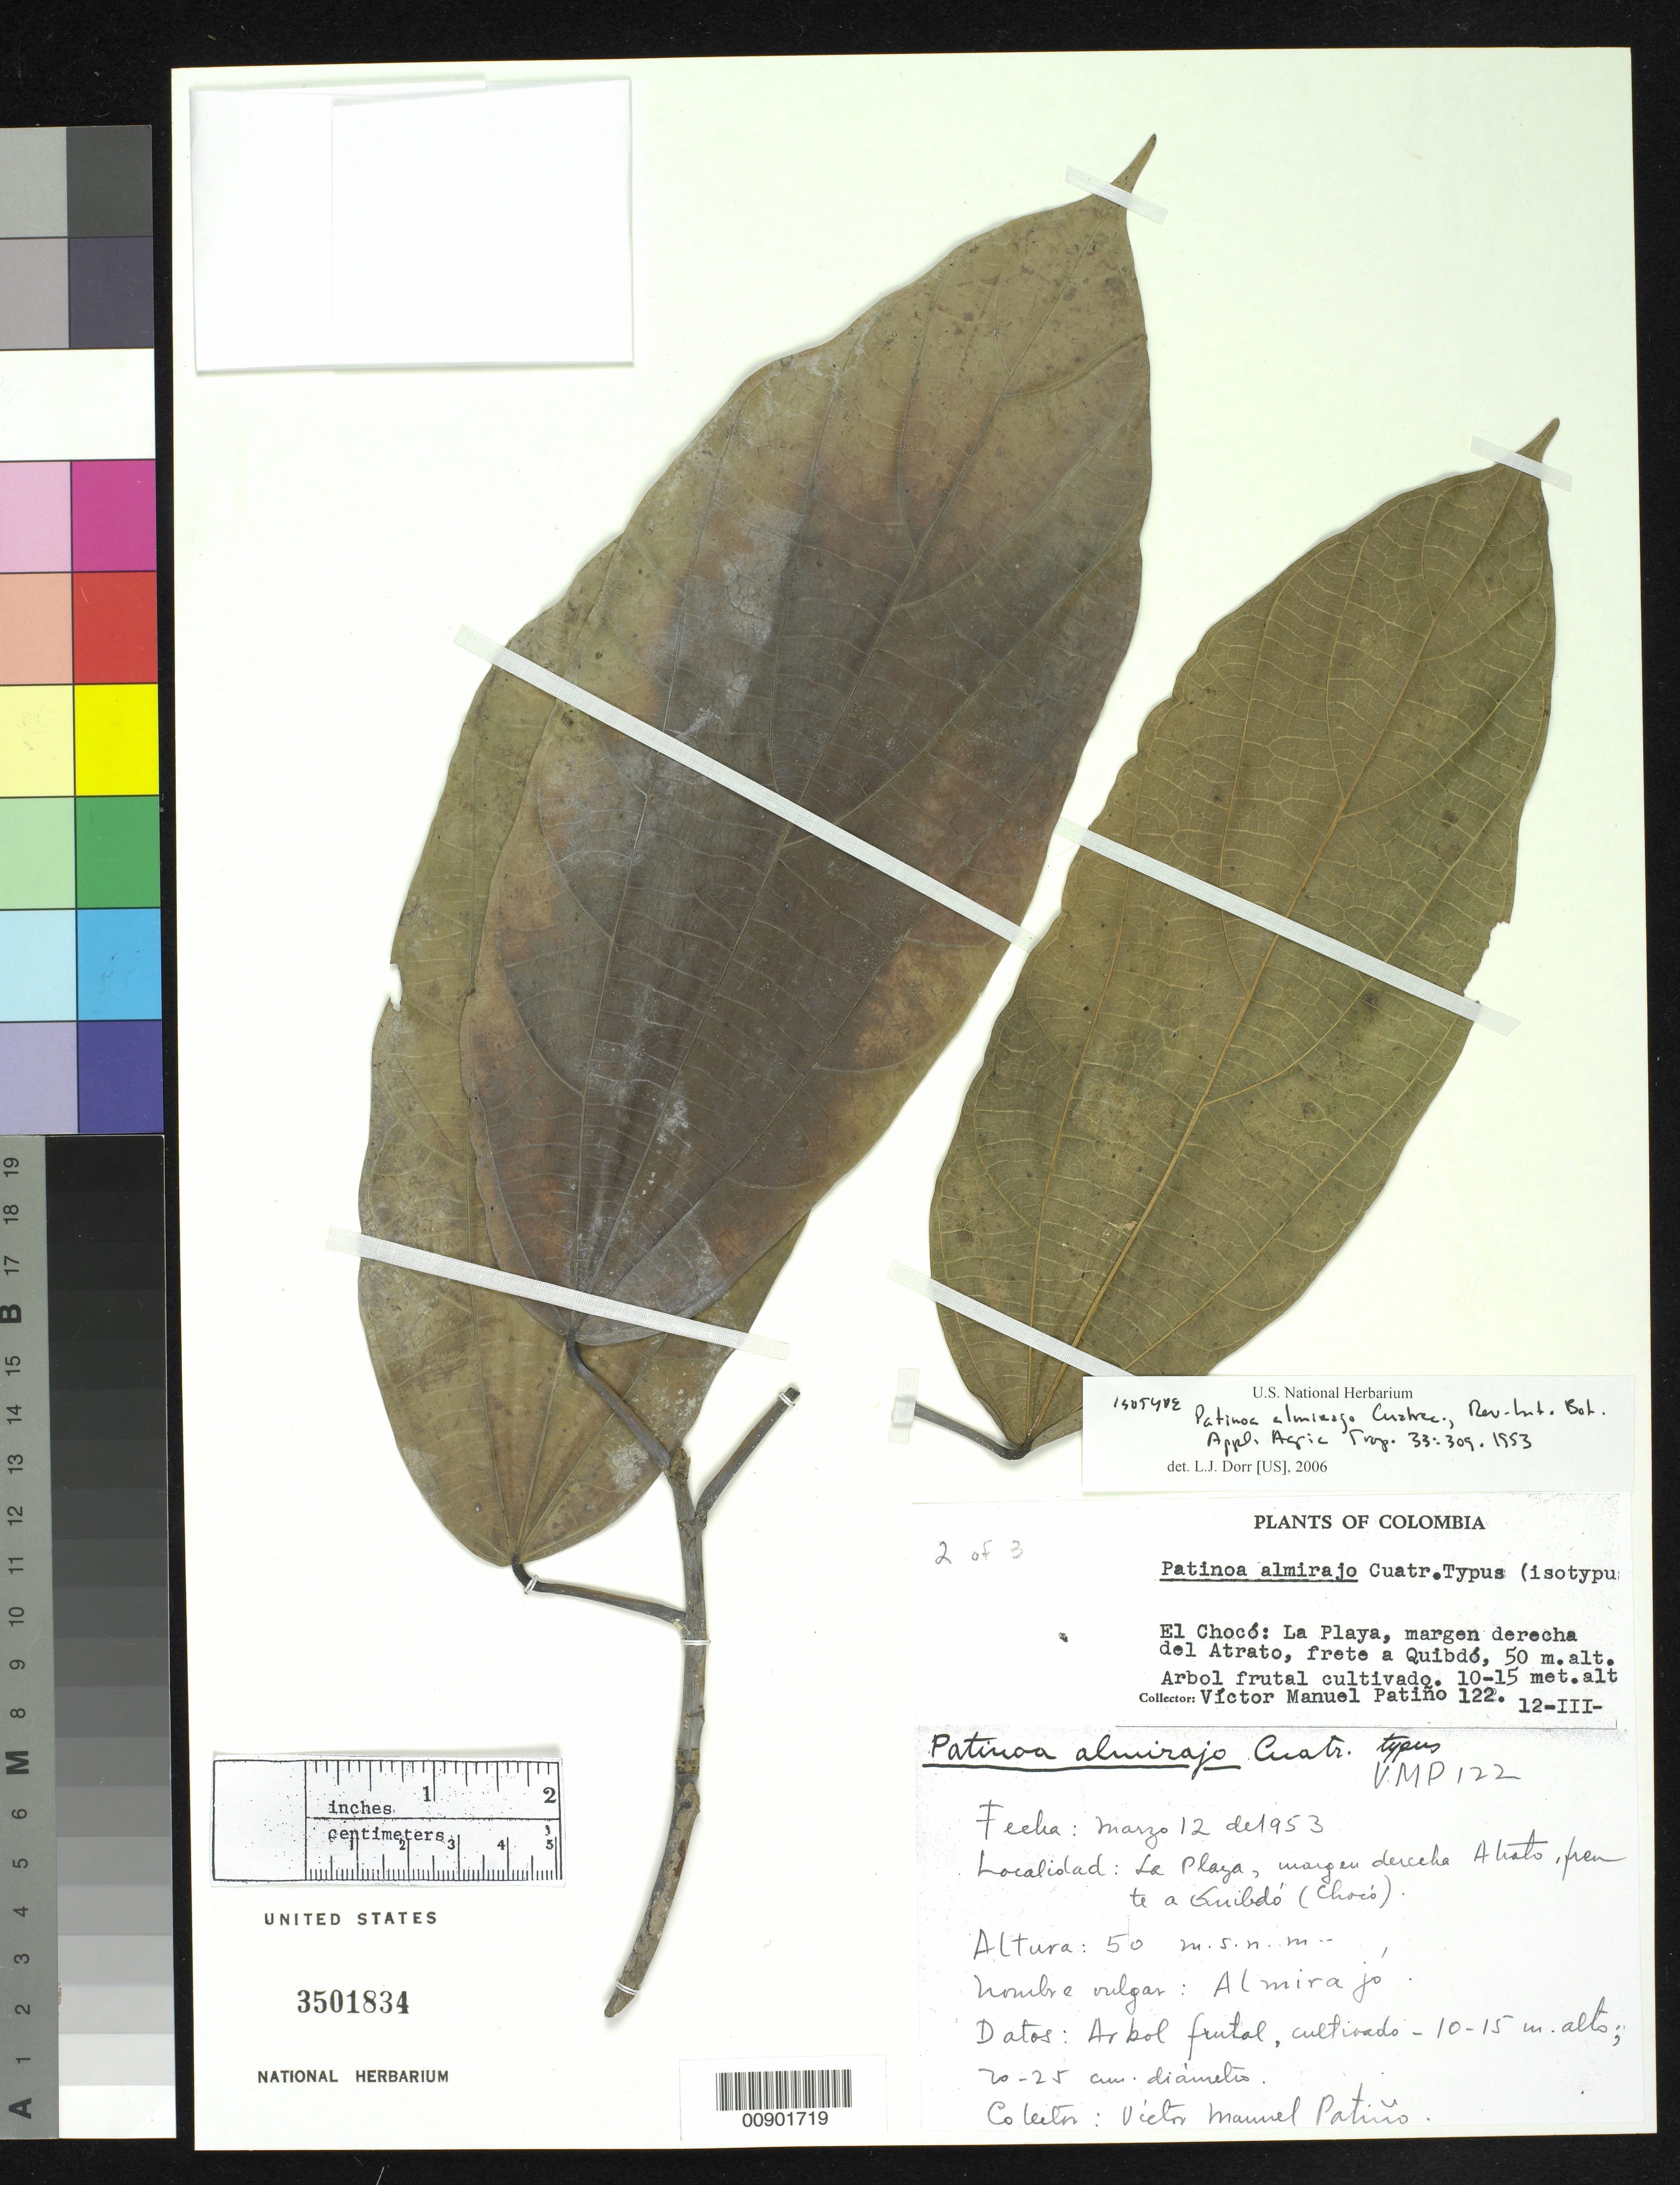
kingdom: Plantae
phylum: Tracheophyta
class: Magnoliopsida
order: Malvales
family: Malvaceae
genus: Patinoa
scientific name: Patinoa almirajo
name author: Cuatrec.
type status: Isotype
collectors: V. M. Patiño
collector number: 122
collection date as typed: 12 Mar 1953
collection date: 1953-03-12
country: Colombia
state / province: Chocó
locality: El Chocó: La Playa, margen derecha del Atrato, frete a Quibdó.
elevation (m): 50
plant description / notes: SEE FRUIT COLLECTION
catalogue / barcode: US 3501834